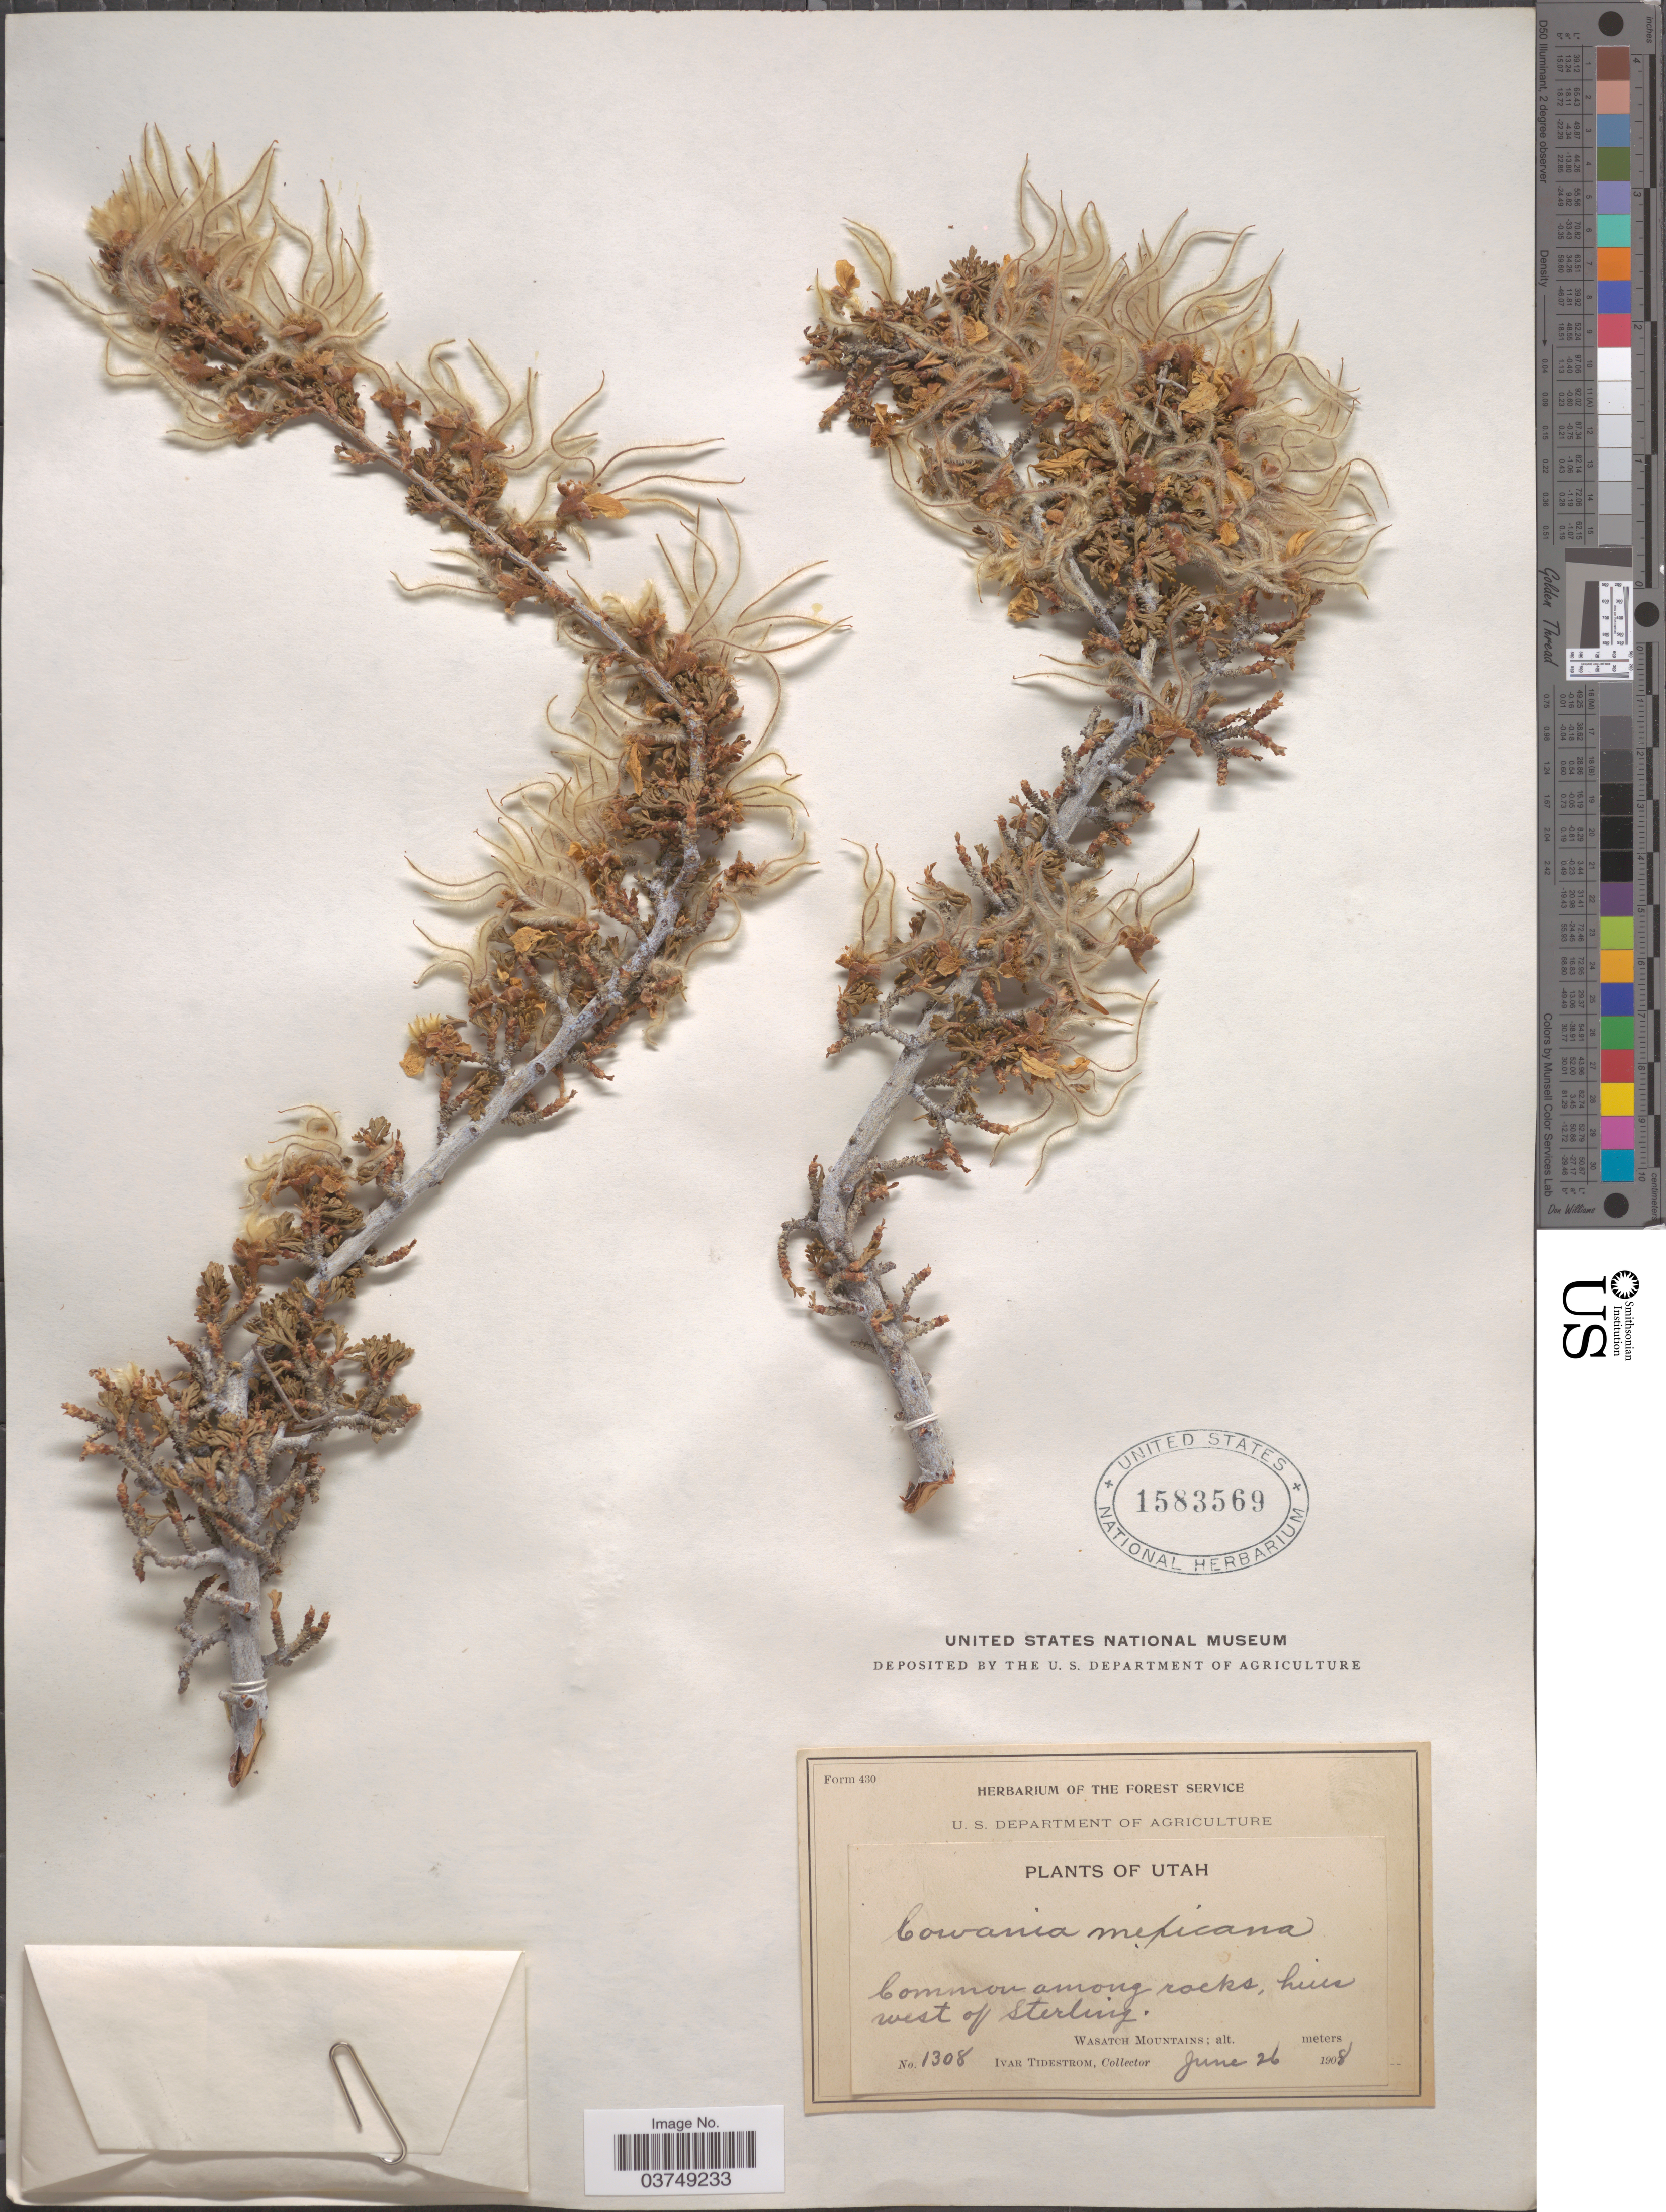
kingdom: Plantae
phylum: Tracheophyta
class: Magnoliopsida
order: Rosales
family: Rosaceae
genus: Purshia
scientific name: Purshia stansburyana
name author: (Torr.) Henrickson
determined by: Strong, Mark T., (BOT), Smithsonian Institution - National Museum of Natural History (UNITED STATES)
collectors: I. F. Tidestrom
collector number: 1308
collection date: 1908-06-26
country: United States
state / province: Utah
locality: Hills west of Sterling. Wasatch Mountains.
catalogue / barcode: US 1583569